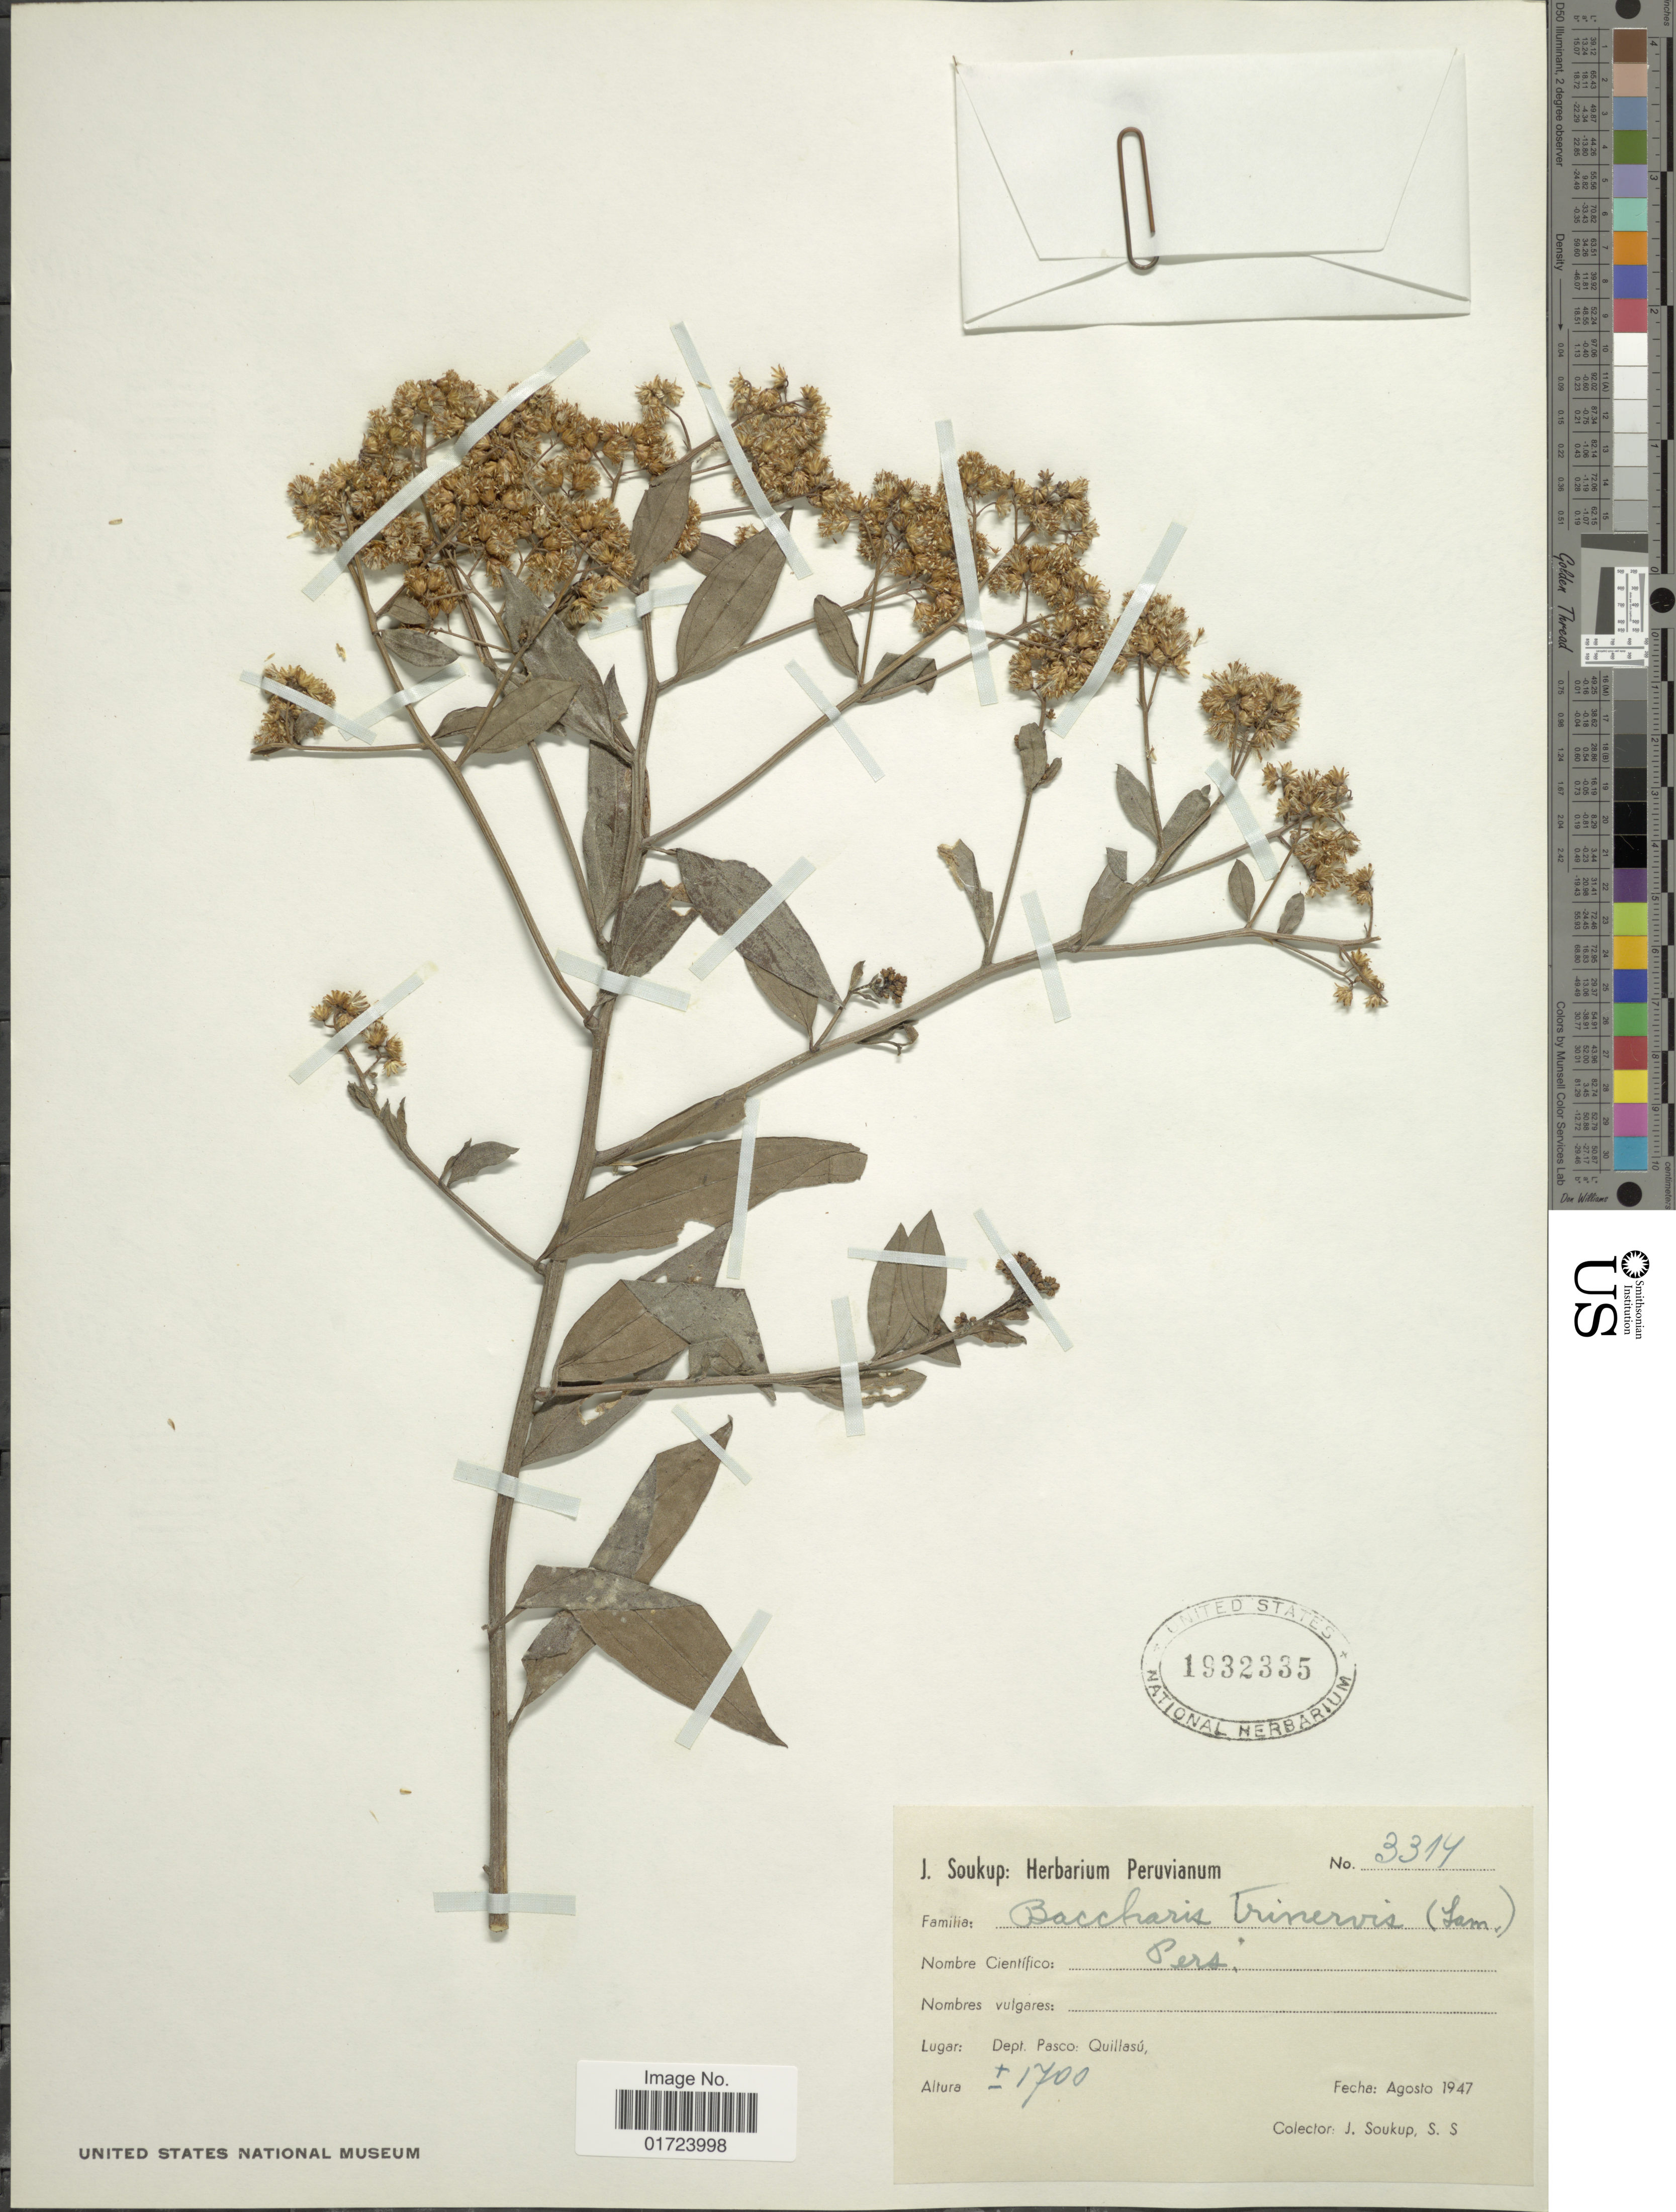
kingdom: Plantae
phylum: Tracheophyta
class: Magnoliopsida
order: Asterales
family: Asteraceae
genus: Baccharis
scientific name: Baccharis trinervis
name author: (Lam.) Pers.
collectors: J. Soukup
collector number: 3314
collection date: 1947-08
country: Peru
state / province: Pasco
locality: Dept. Pasco: Quillasu,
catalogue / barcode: US 1932335